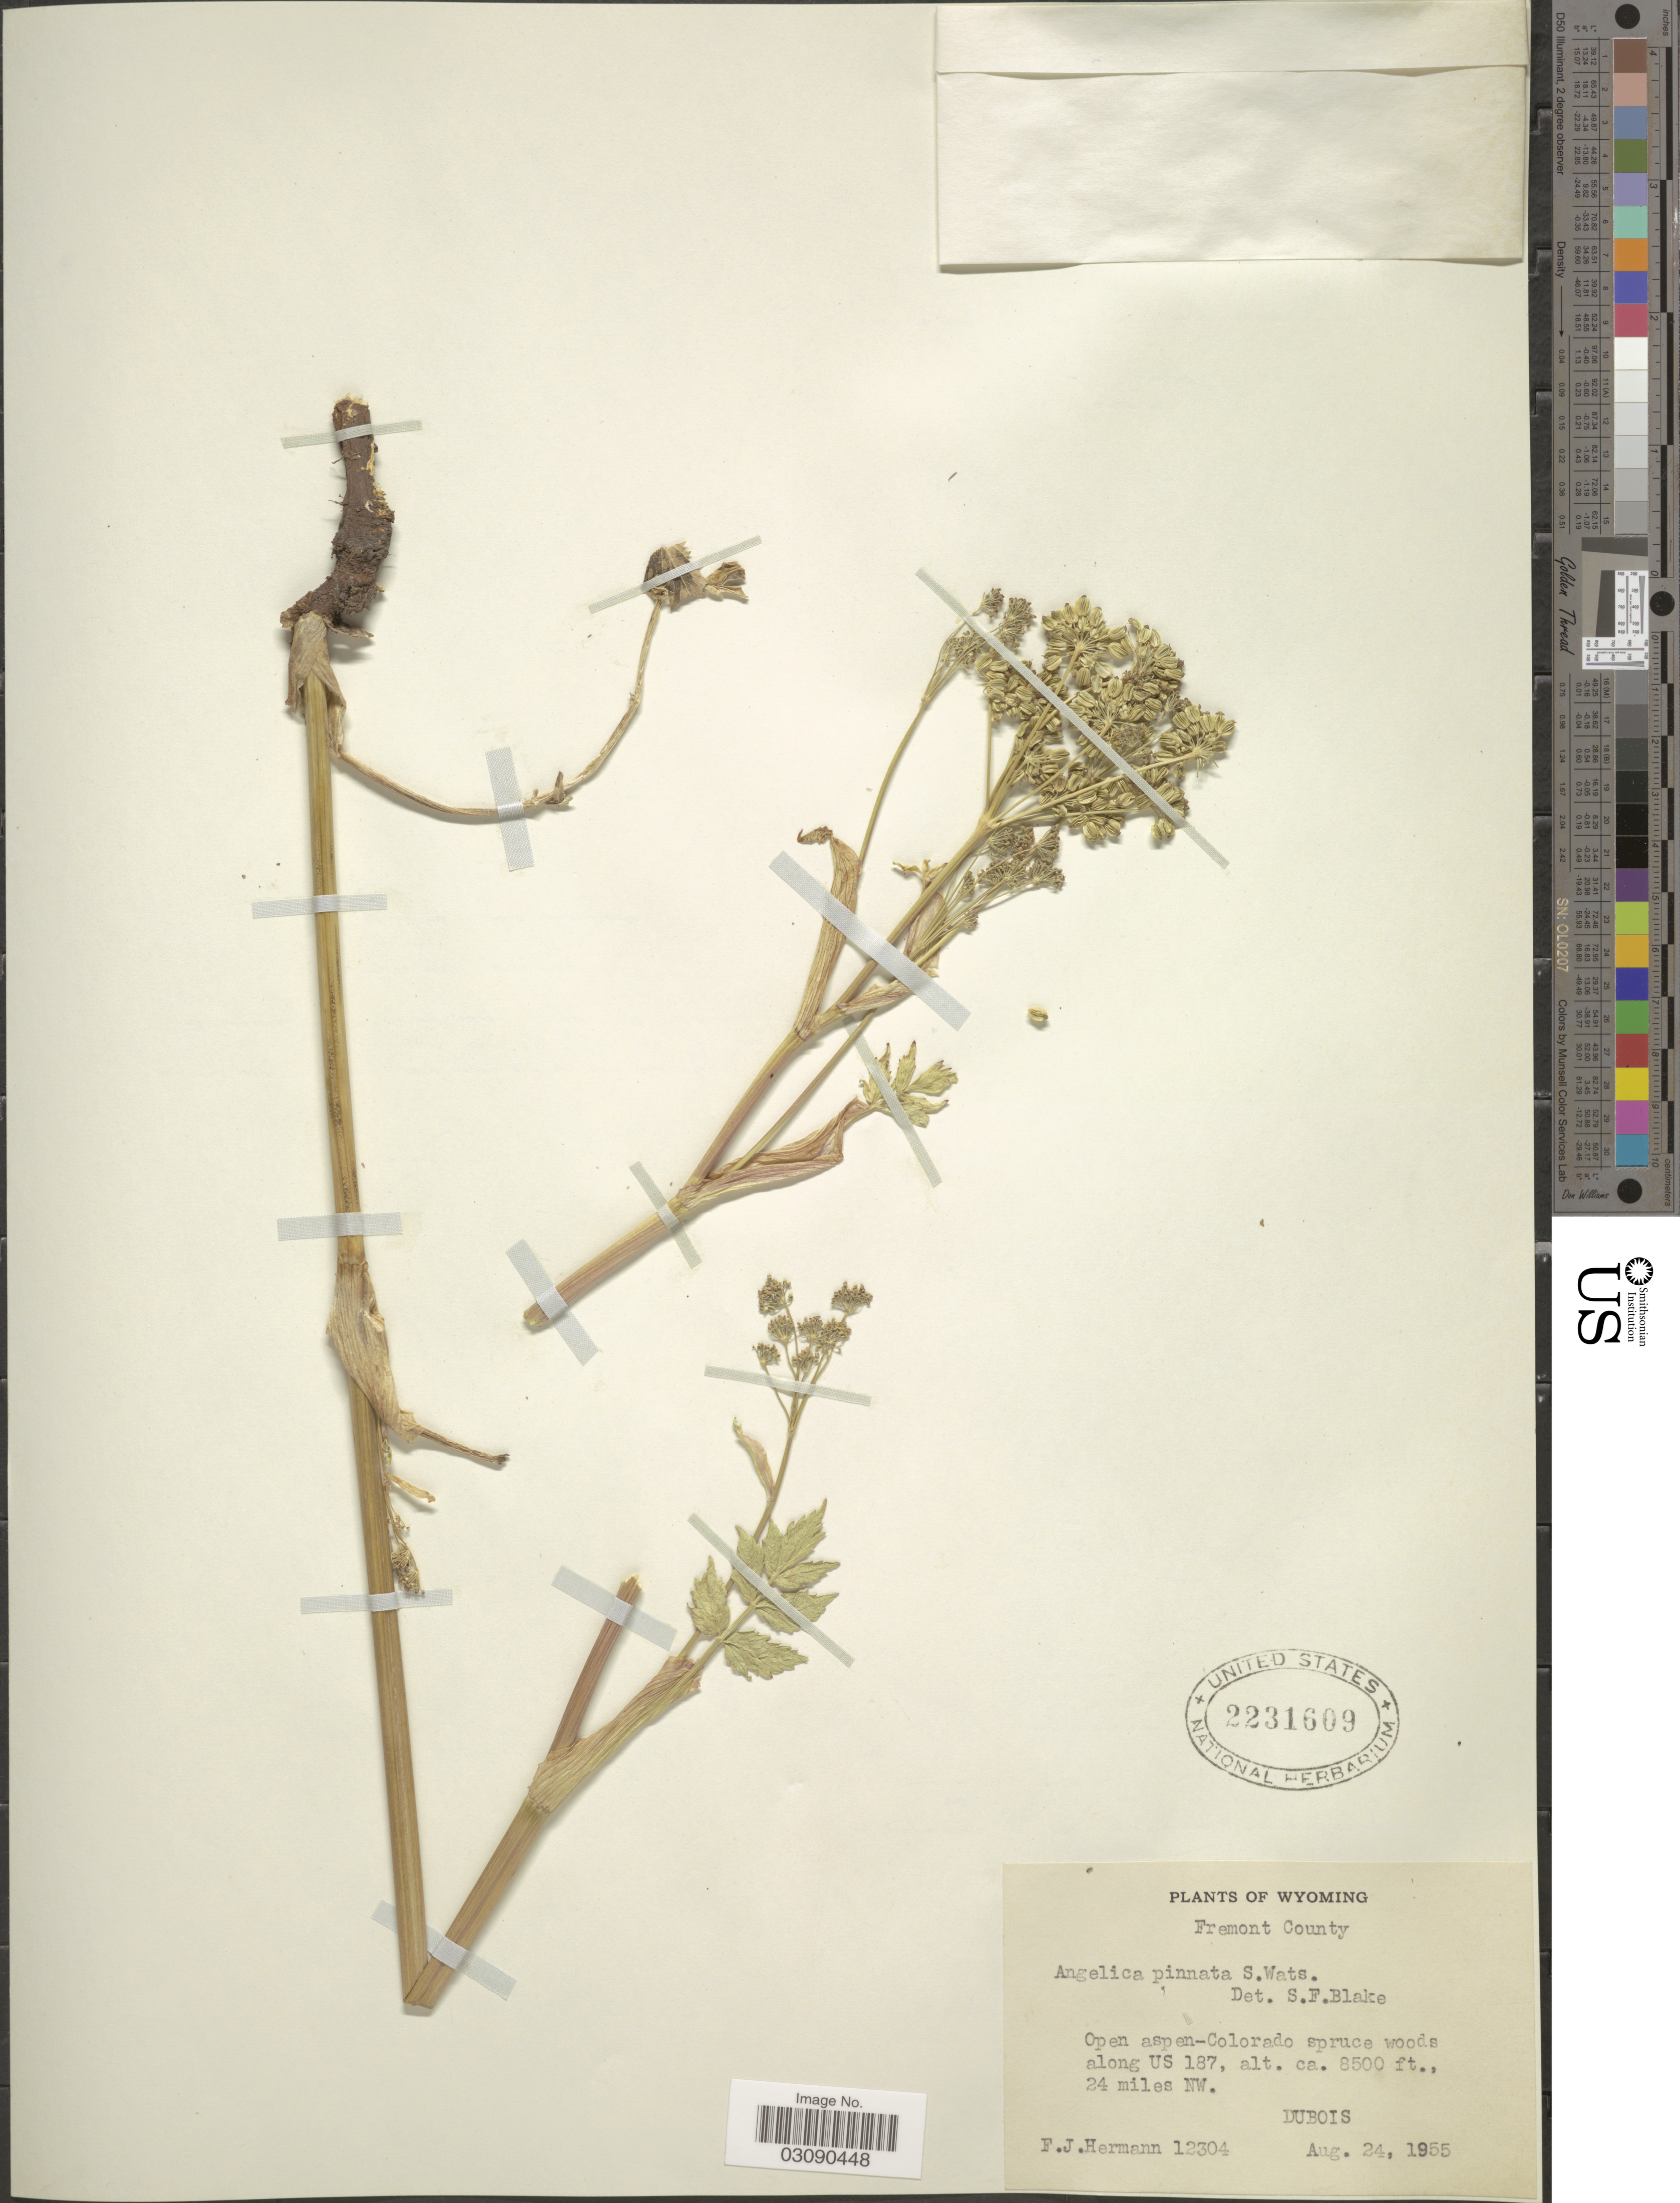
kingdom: Plantae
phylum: Tracheophyta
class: Magnoliopsida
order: Apiales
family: Apiaceae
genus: Angelica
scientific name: Angelica pinnata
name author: S. Watson in C. King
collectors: F. J. Hermann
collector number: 12304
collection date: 1955-08-24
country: United States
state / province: Wyoming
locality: Along US 187, 24 miles NW. Dubois.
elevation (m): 2591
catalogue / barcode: US 2231609